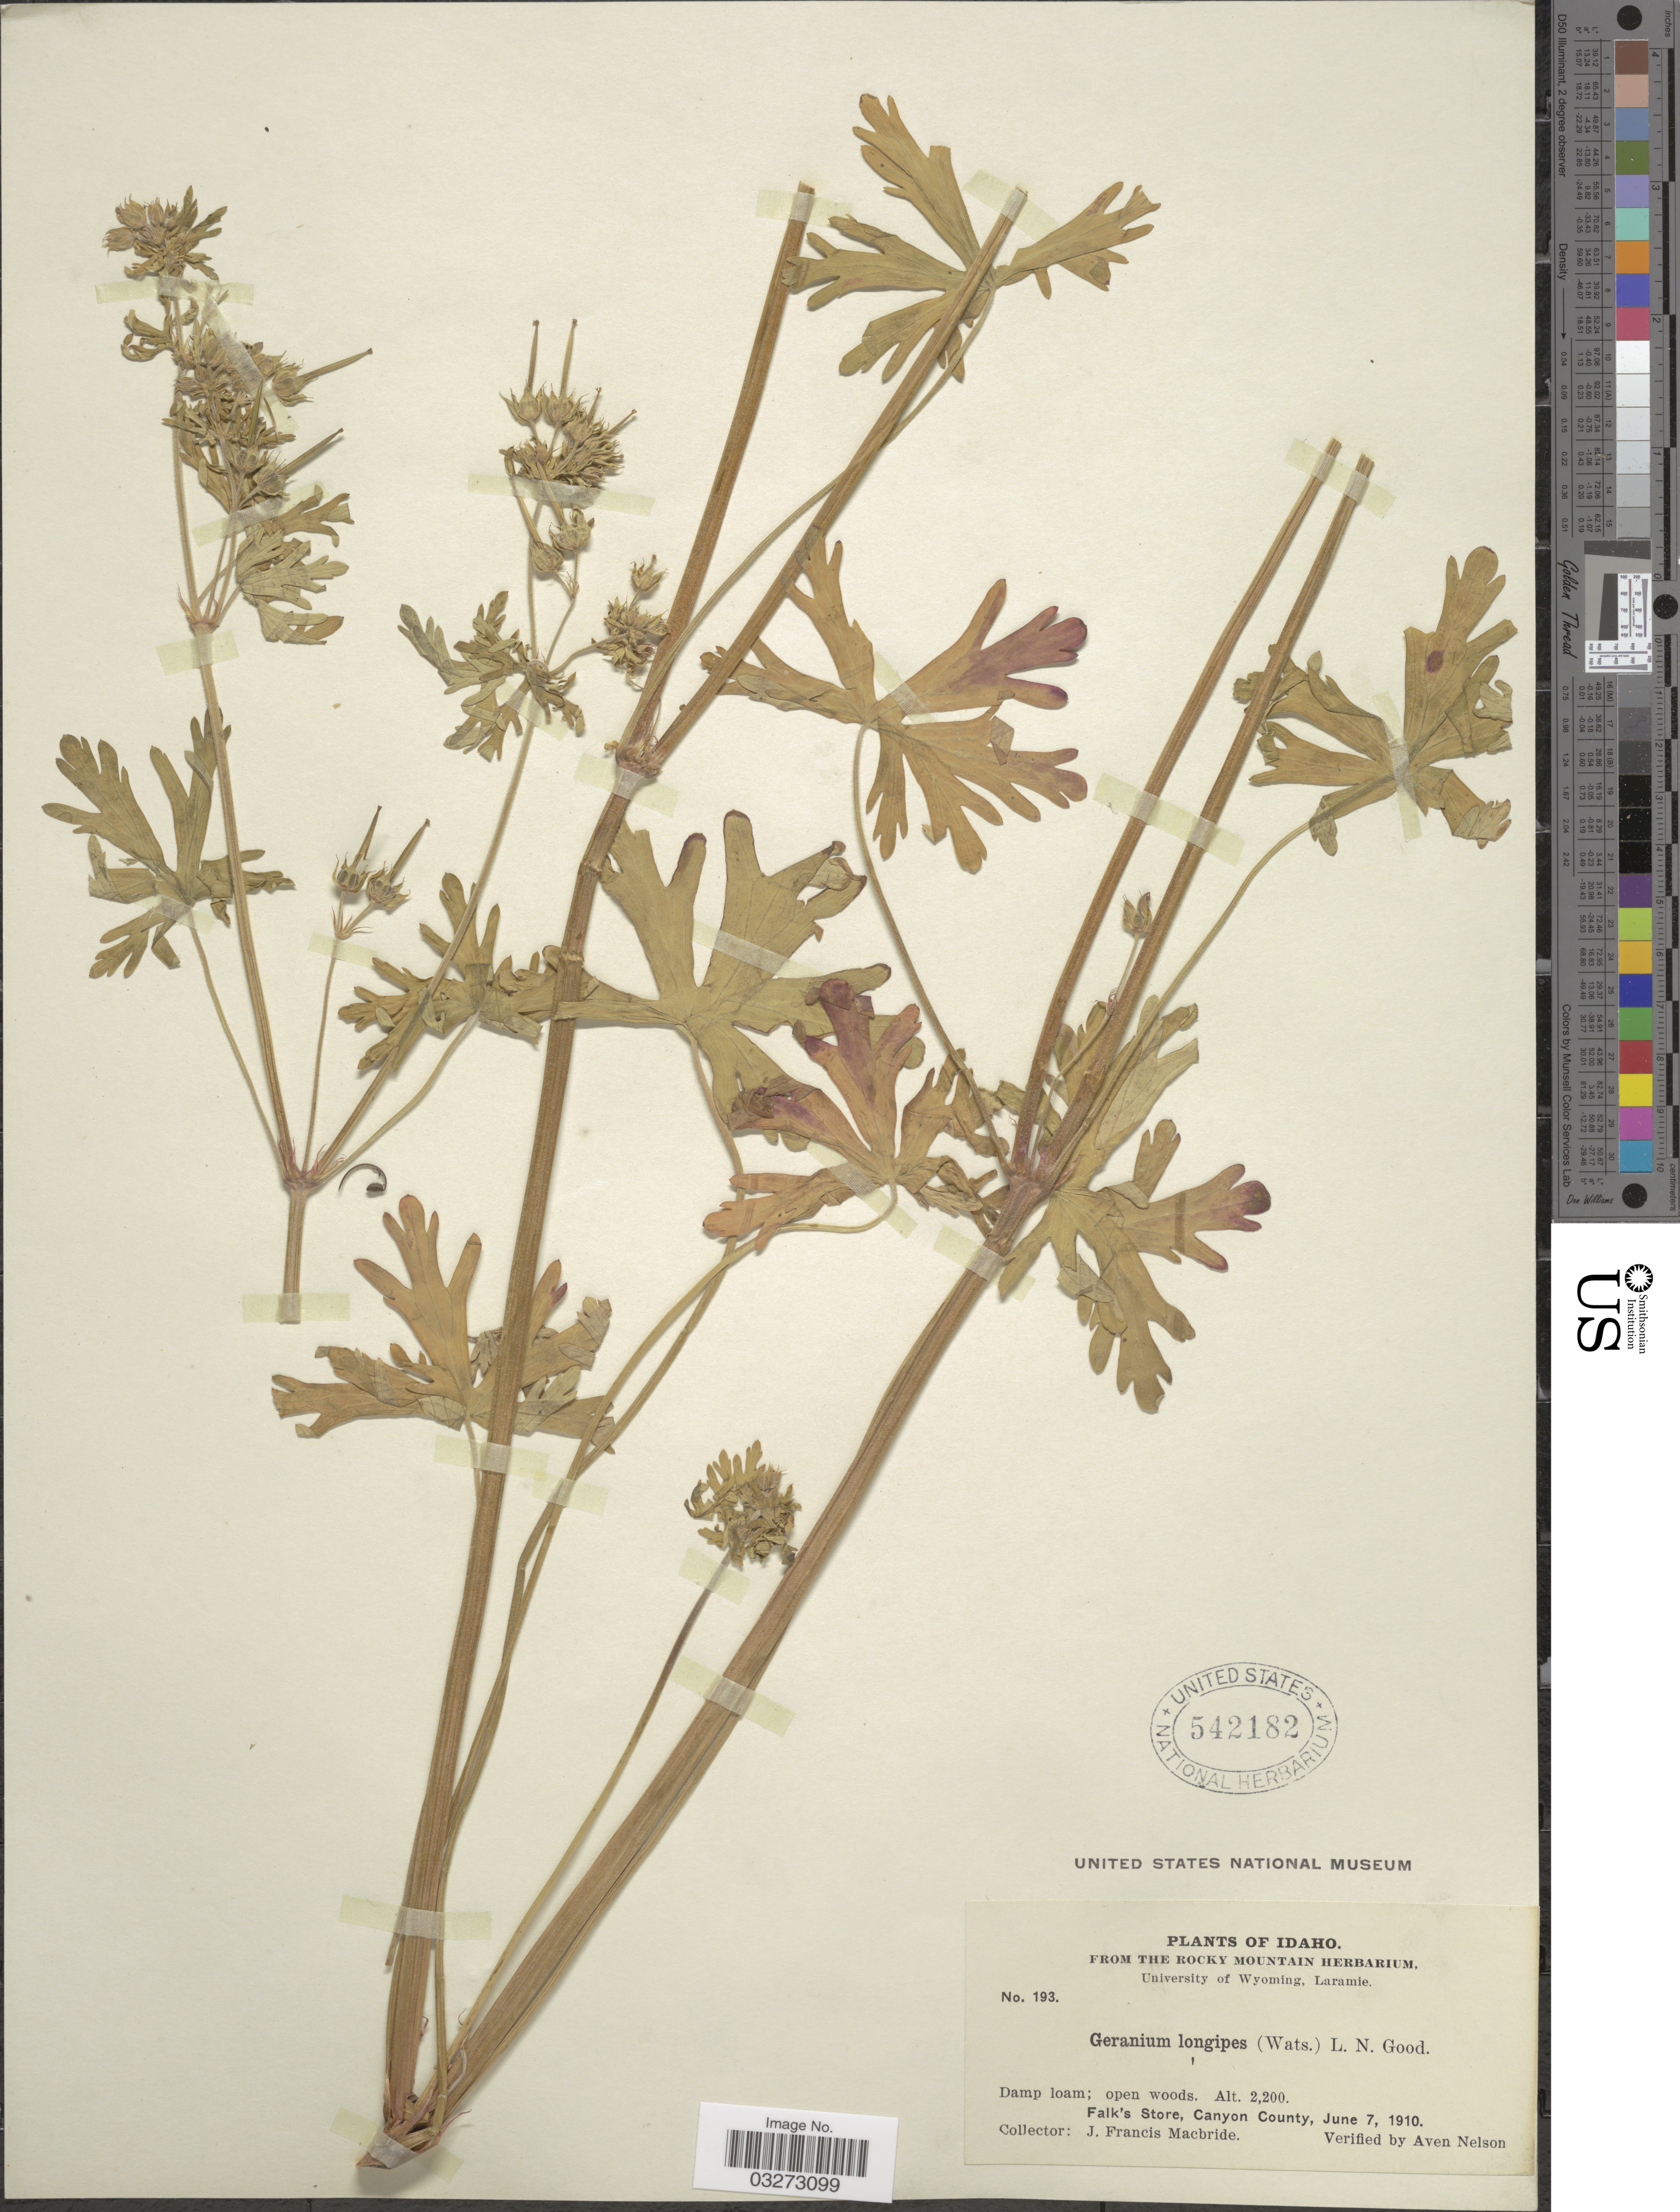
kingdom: Plantae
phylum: Tracheophyta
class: Magnoliopsida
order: Geraniales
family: Geraniaceae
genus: Geranium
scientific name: Geranium bicknellii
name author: Britton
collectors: J. F. Macbride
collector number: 193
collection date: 1910-06-07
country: United States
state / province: Idaho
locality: Falk's Store, Canyon County.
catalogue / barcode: US 542182